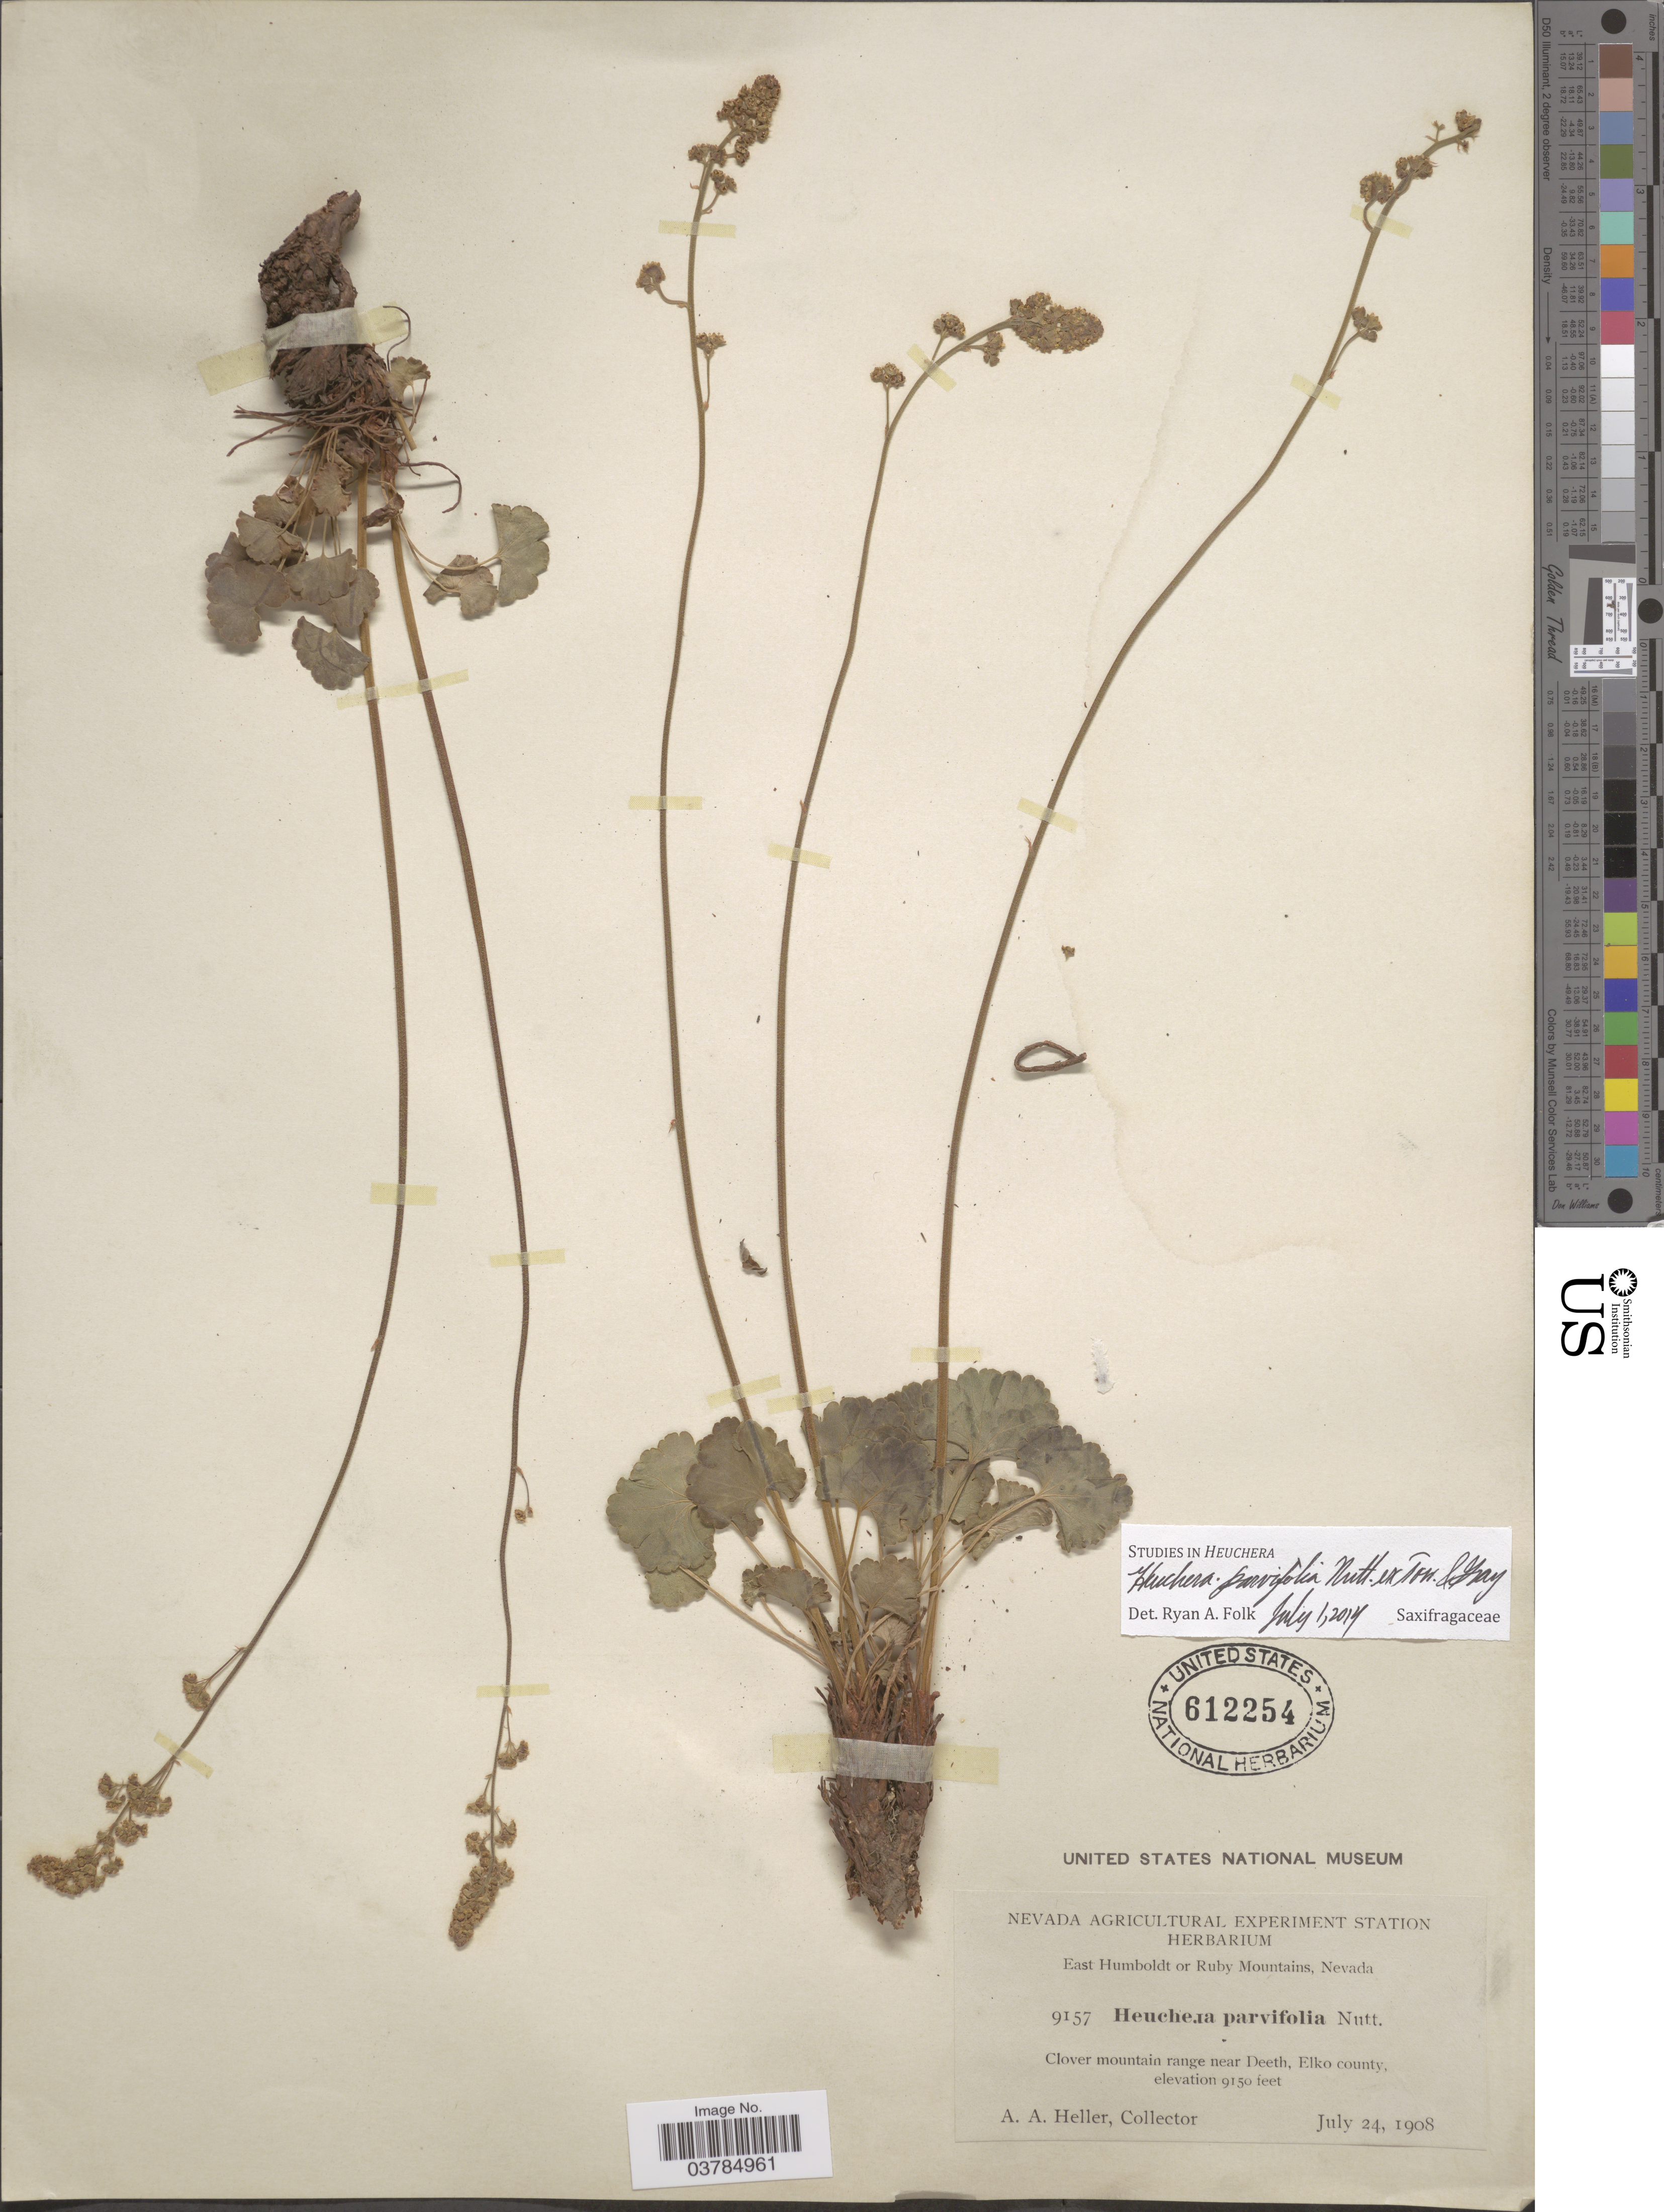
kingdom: Plantae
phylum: Tracheophyta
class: Magnoliopsida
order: Saxifragales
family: Saxifragaceae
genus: Heuchera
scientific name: Heuchera parvifolia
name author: Nutt.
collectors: A. A. Heller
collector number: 9157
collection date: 1908-07-24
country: United States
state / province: Nevada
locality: East Humboldt or Ruby Mountains. Clover mountain range near Deeth, Elko county.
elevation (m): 2789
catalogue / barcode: US 612254